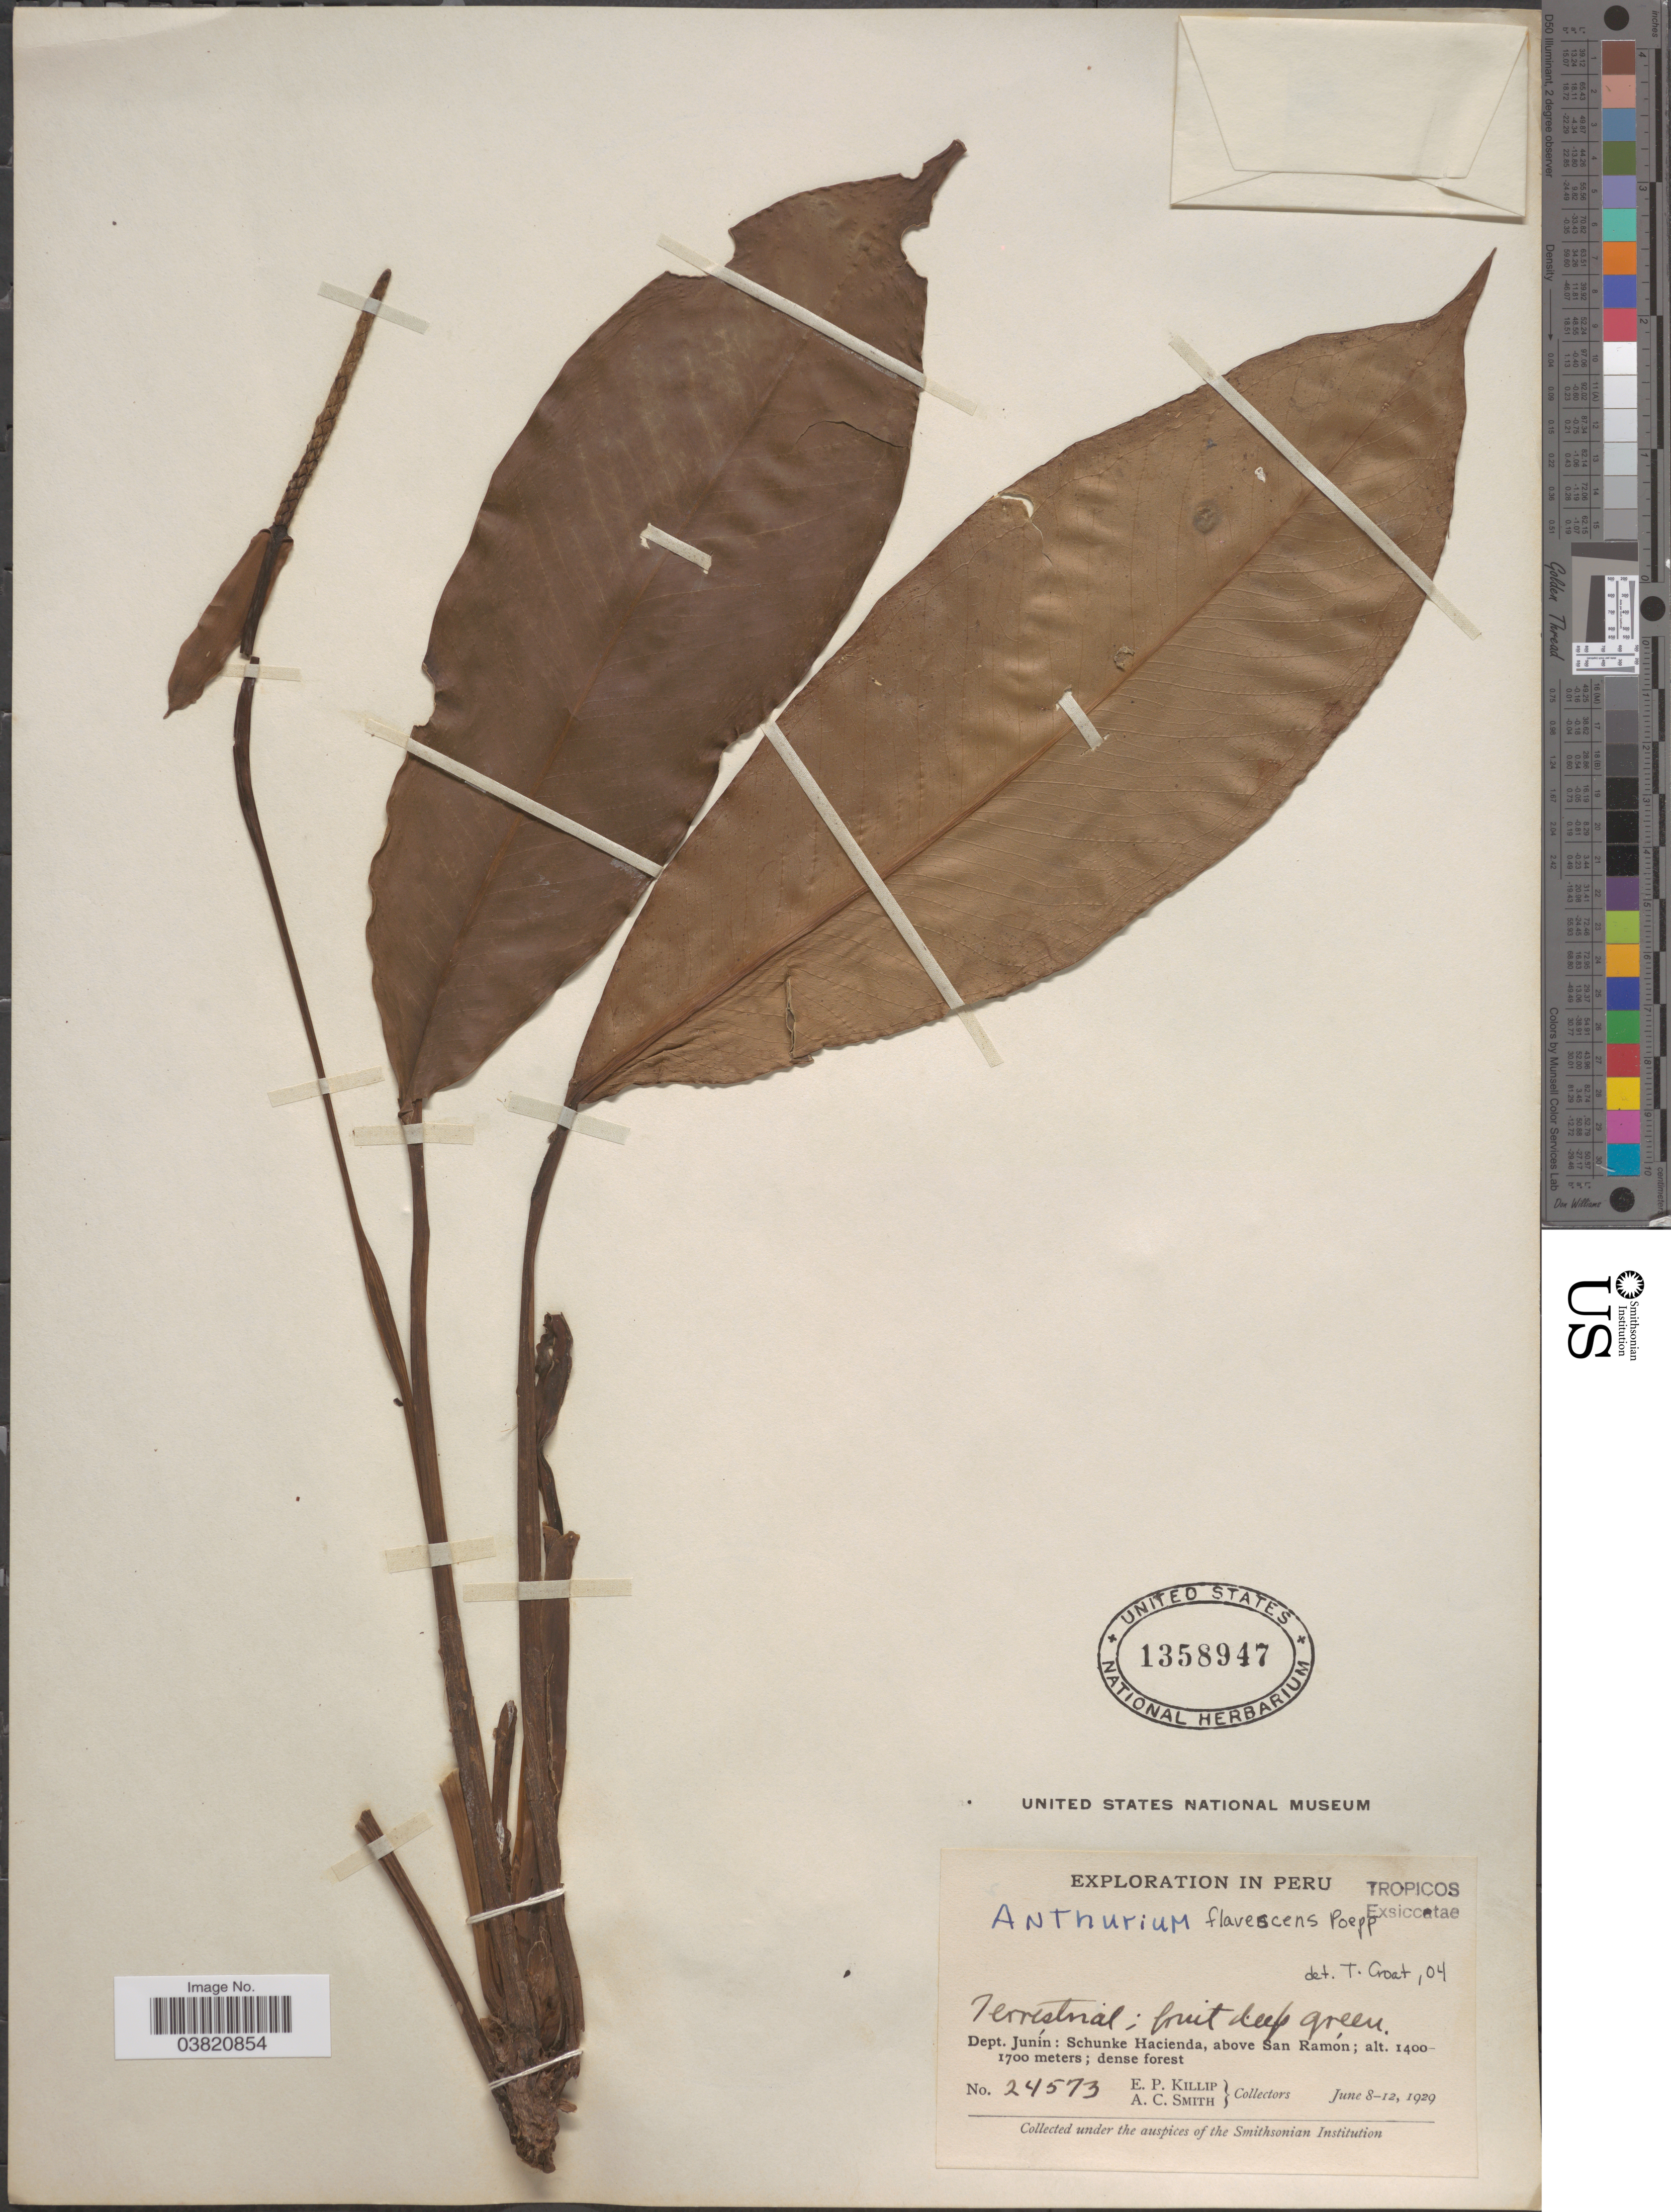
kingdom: Plantae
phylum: Tracheophyta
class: Liliopsida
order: Alismatales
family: Araceae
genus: Anthurium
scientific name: Anthurium flavescens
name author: Poepp.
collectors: E. P. Killip & A. C. Smith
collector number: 24573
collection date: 1929-06-08/1929-06-12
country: Peru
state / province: Junín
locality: Dept. Junín: Schunke Hacienda, above San Ramón.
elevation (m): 1400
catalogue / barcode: US 1358947